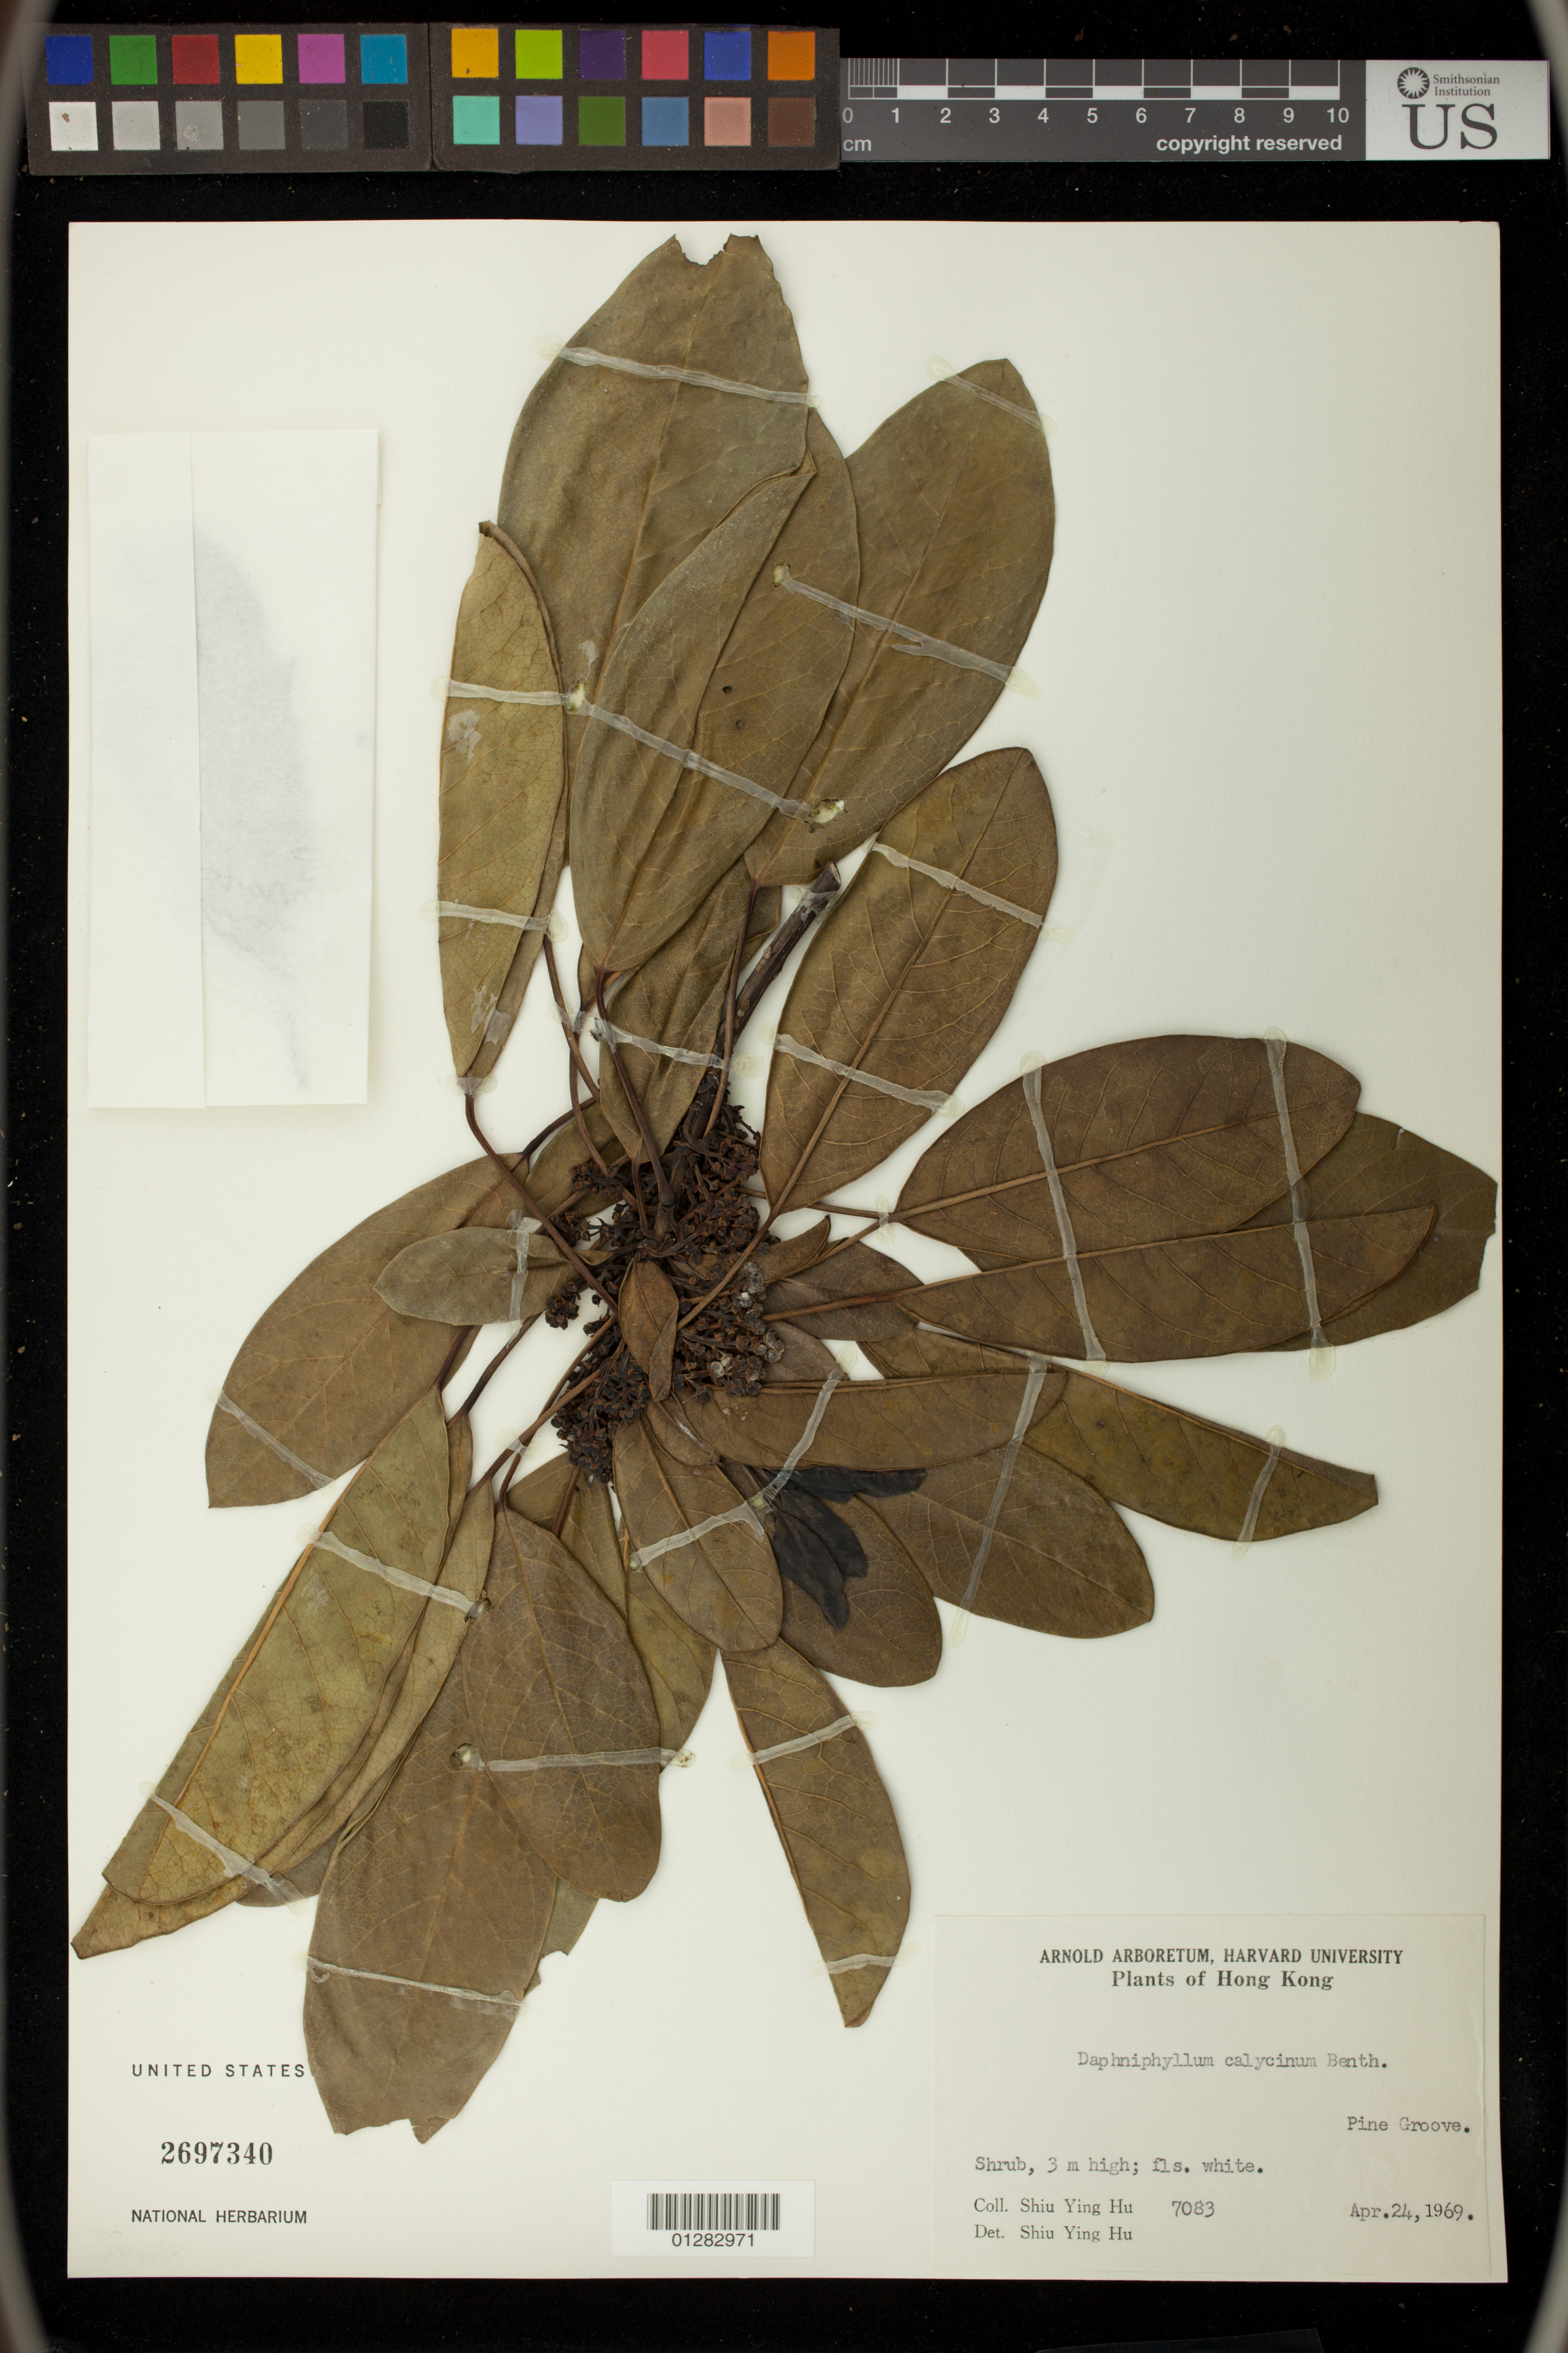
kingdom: Plantae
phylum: Tracheophyta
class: Magnoliopsida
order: Saxifragales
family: Daphniphyllaceae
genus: Daphniphyllum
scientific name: Daphniphyllum calycinum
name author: Benth.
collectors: S. Y. Hu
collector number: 7083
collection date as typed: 24 Apr 1969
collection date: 1969-04-24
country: China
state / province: Hong Kong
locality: Pine grove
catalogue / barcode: US 2697340